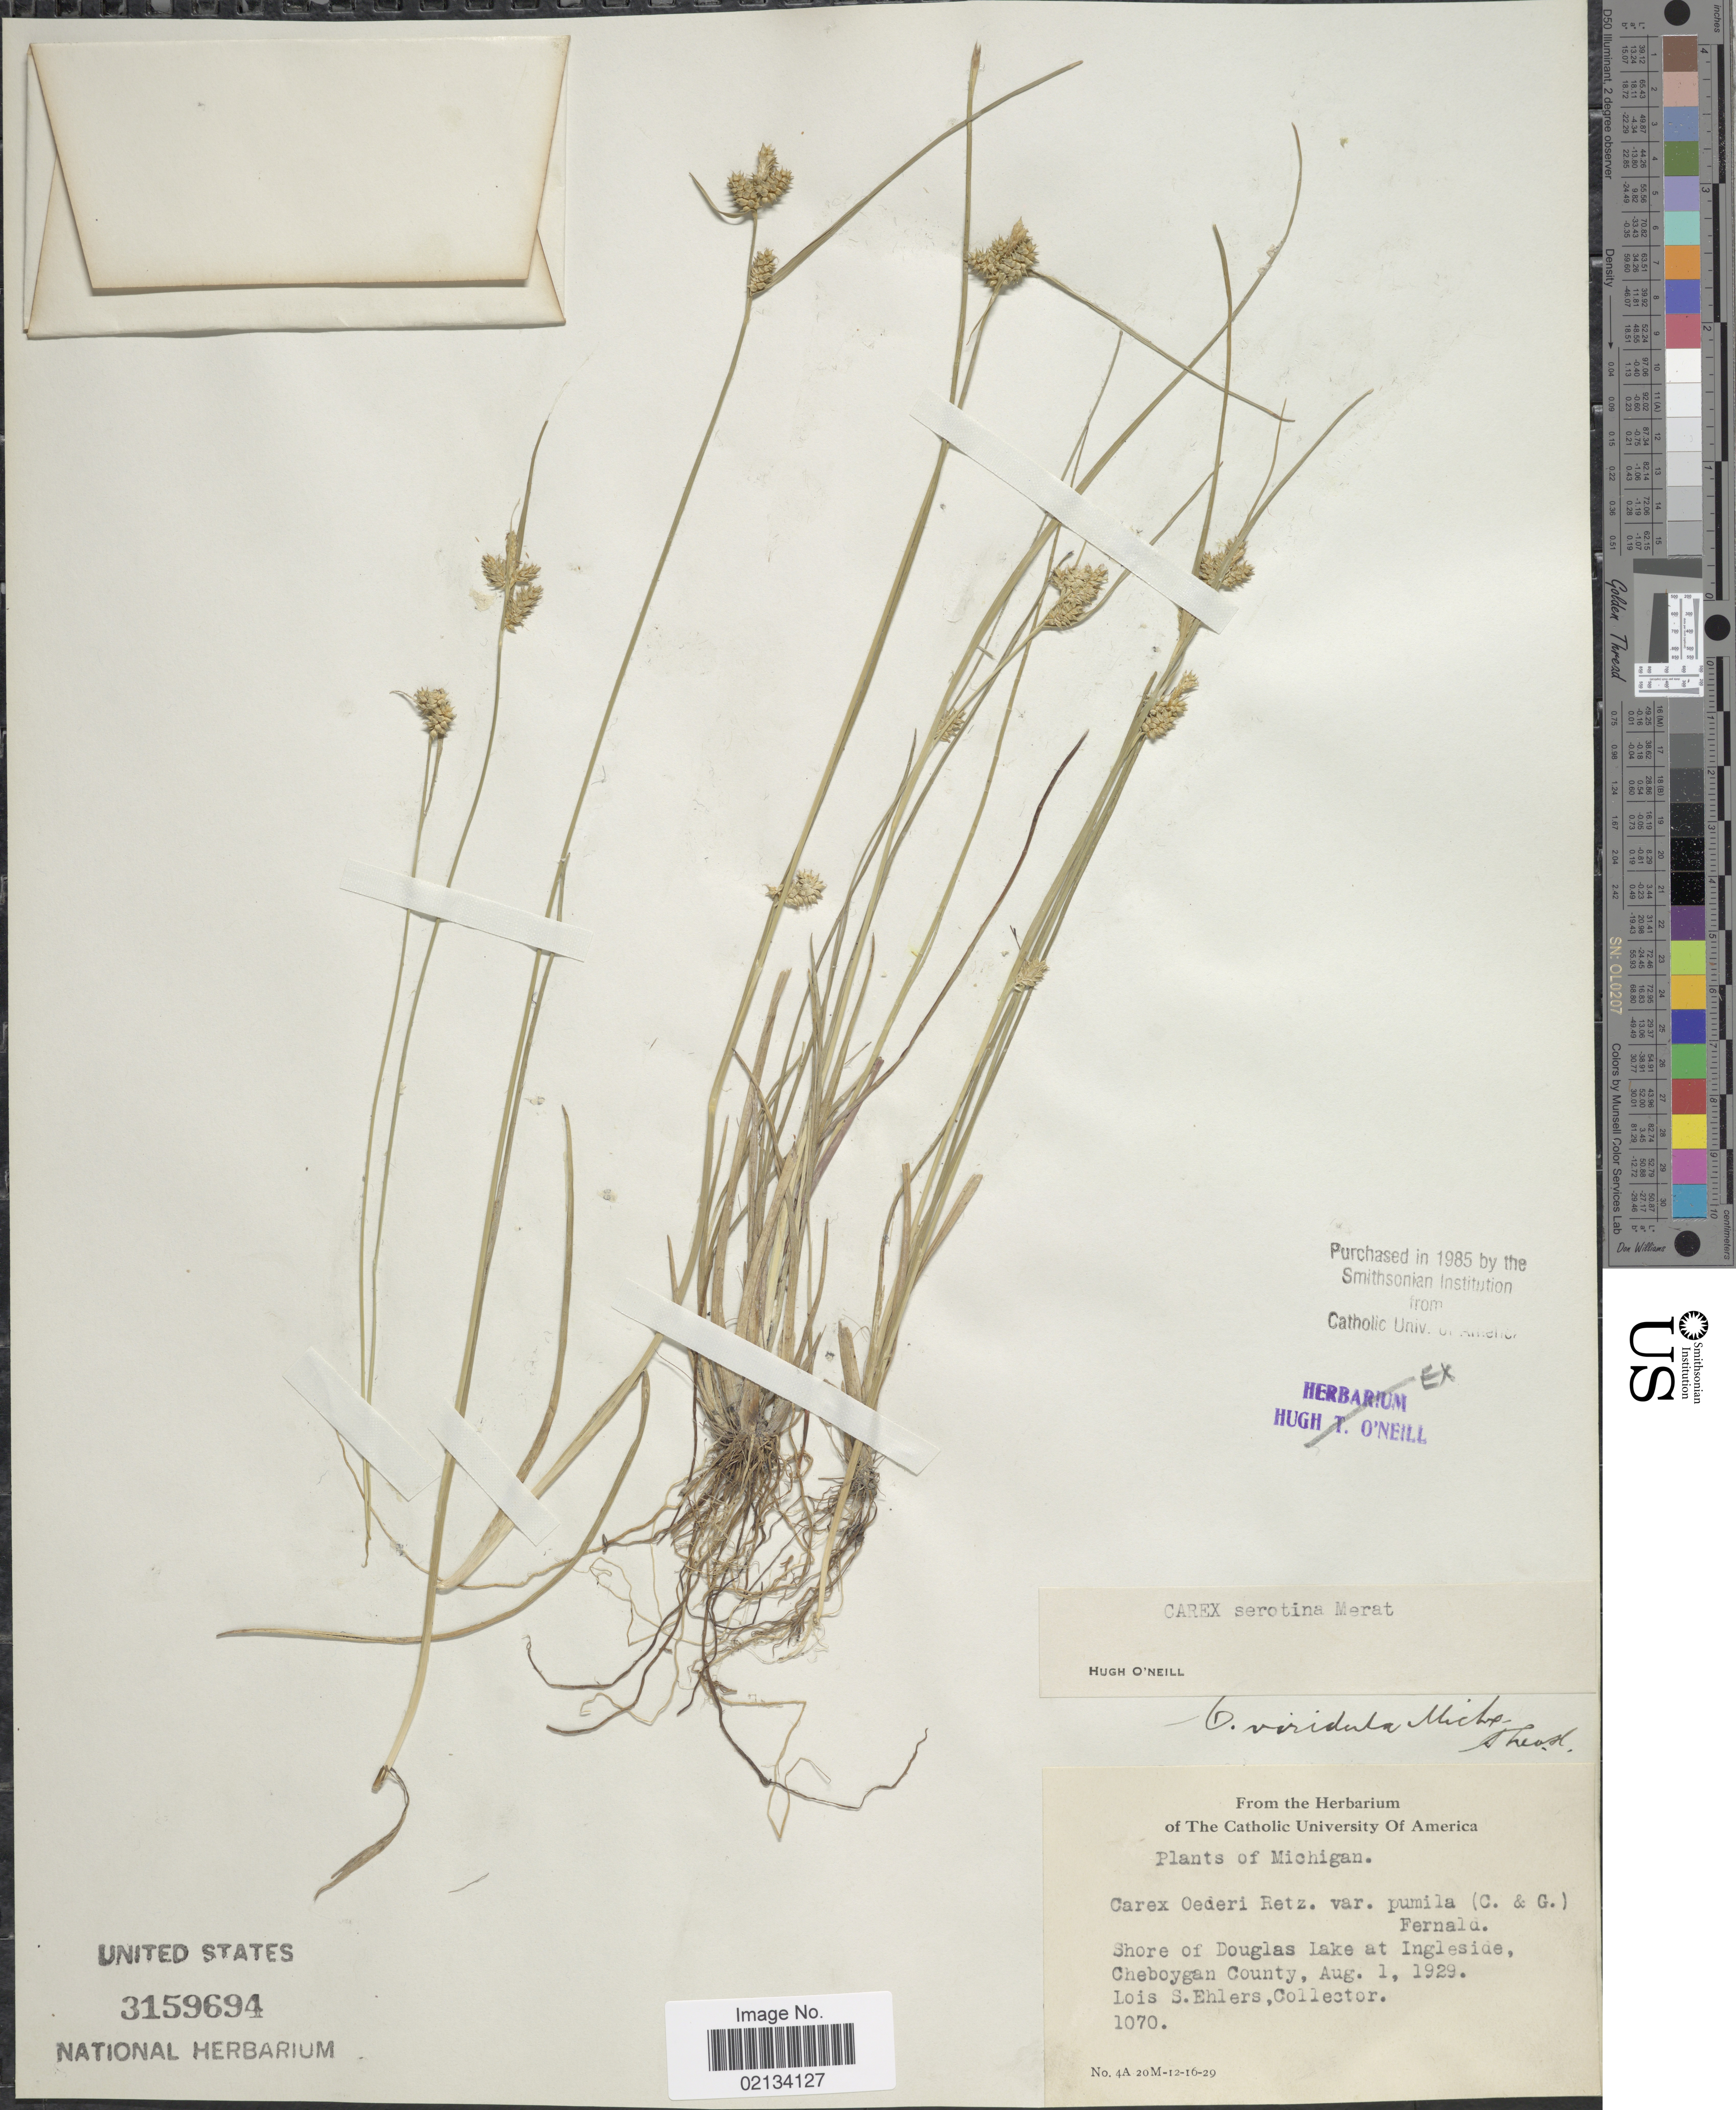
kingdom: Plantae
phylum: Tracheophyta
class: Liliopsida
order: Poales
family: Cyperaceae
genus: Carex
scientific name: Carex oederi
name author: Retz.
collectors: L. Ehlers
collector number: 1070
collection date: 1929-08-01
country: United States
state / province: Michigan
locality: Shore of Douglas lake at Ingleside, Cheboygan County.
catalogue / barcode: US 3159694